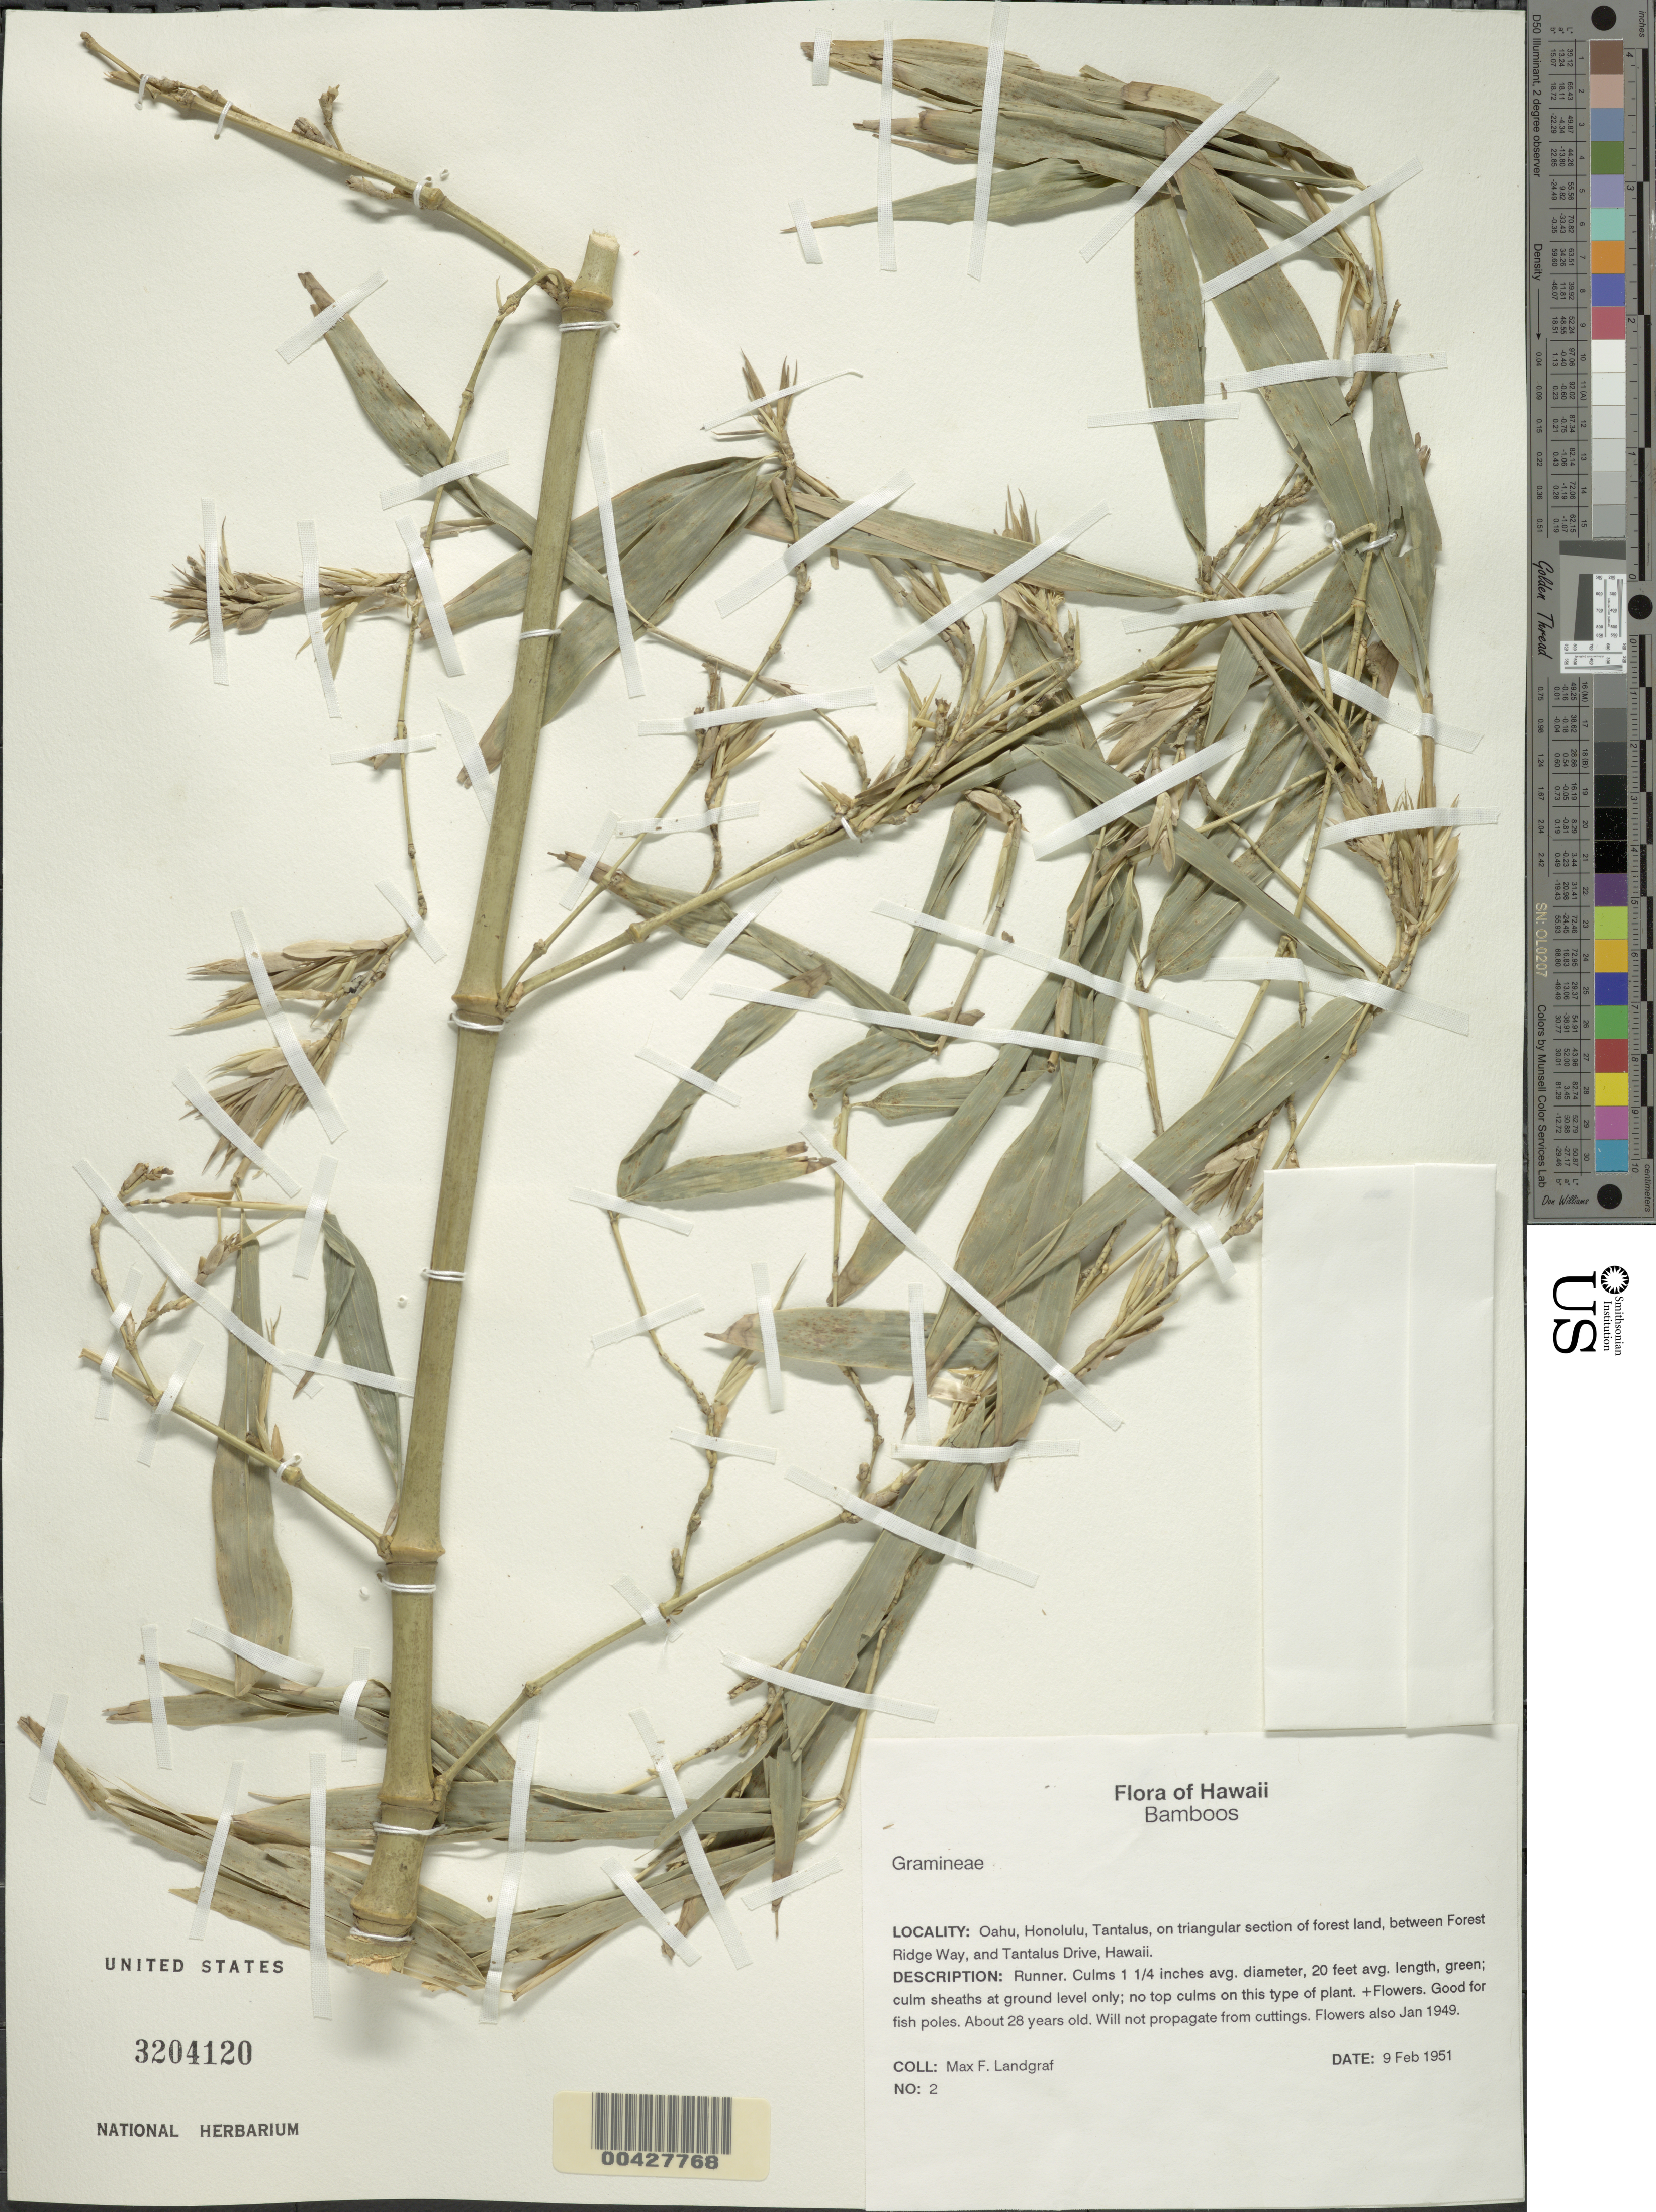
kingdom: Plantae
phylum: Tracheophyta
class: Liliopsida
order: Poales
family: Poaceae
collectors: M. Landgraf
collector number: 2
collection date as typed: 09 Feb 1951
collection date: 1951-02-09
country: United States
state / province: Hawaii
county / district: Honolulu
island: Oahu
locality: Tantalus, between forest ridge way and tantalus drive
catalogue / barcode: US 3204120